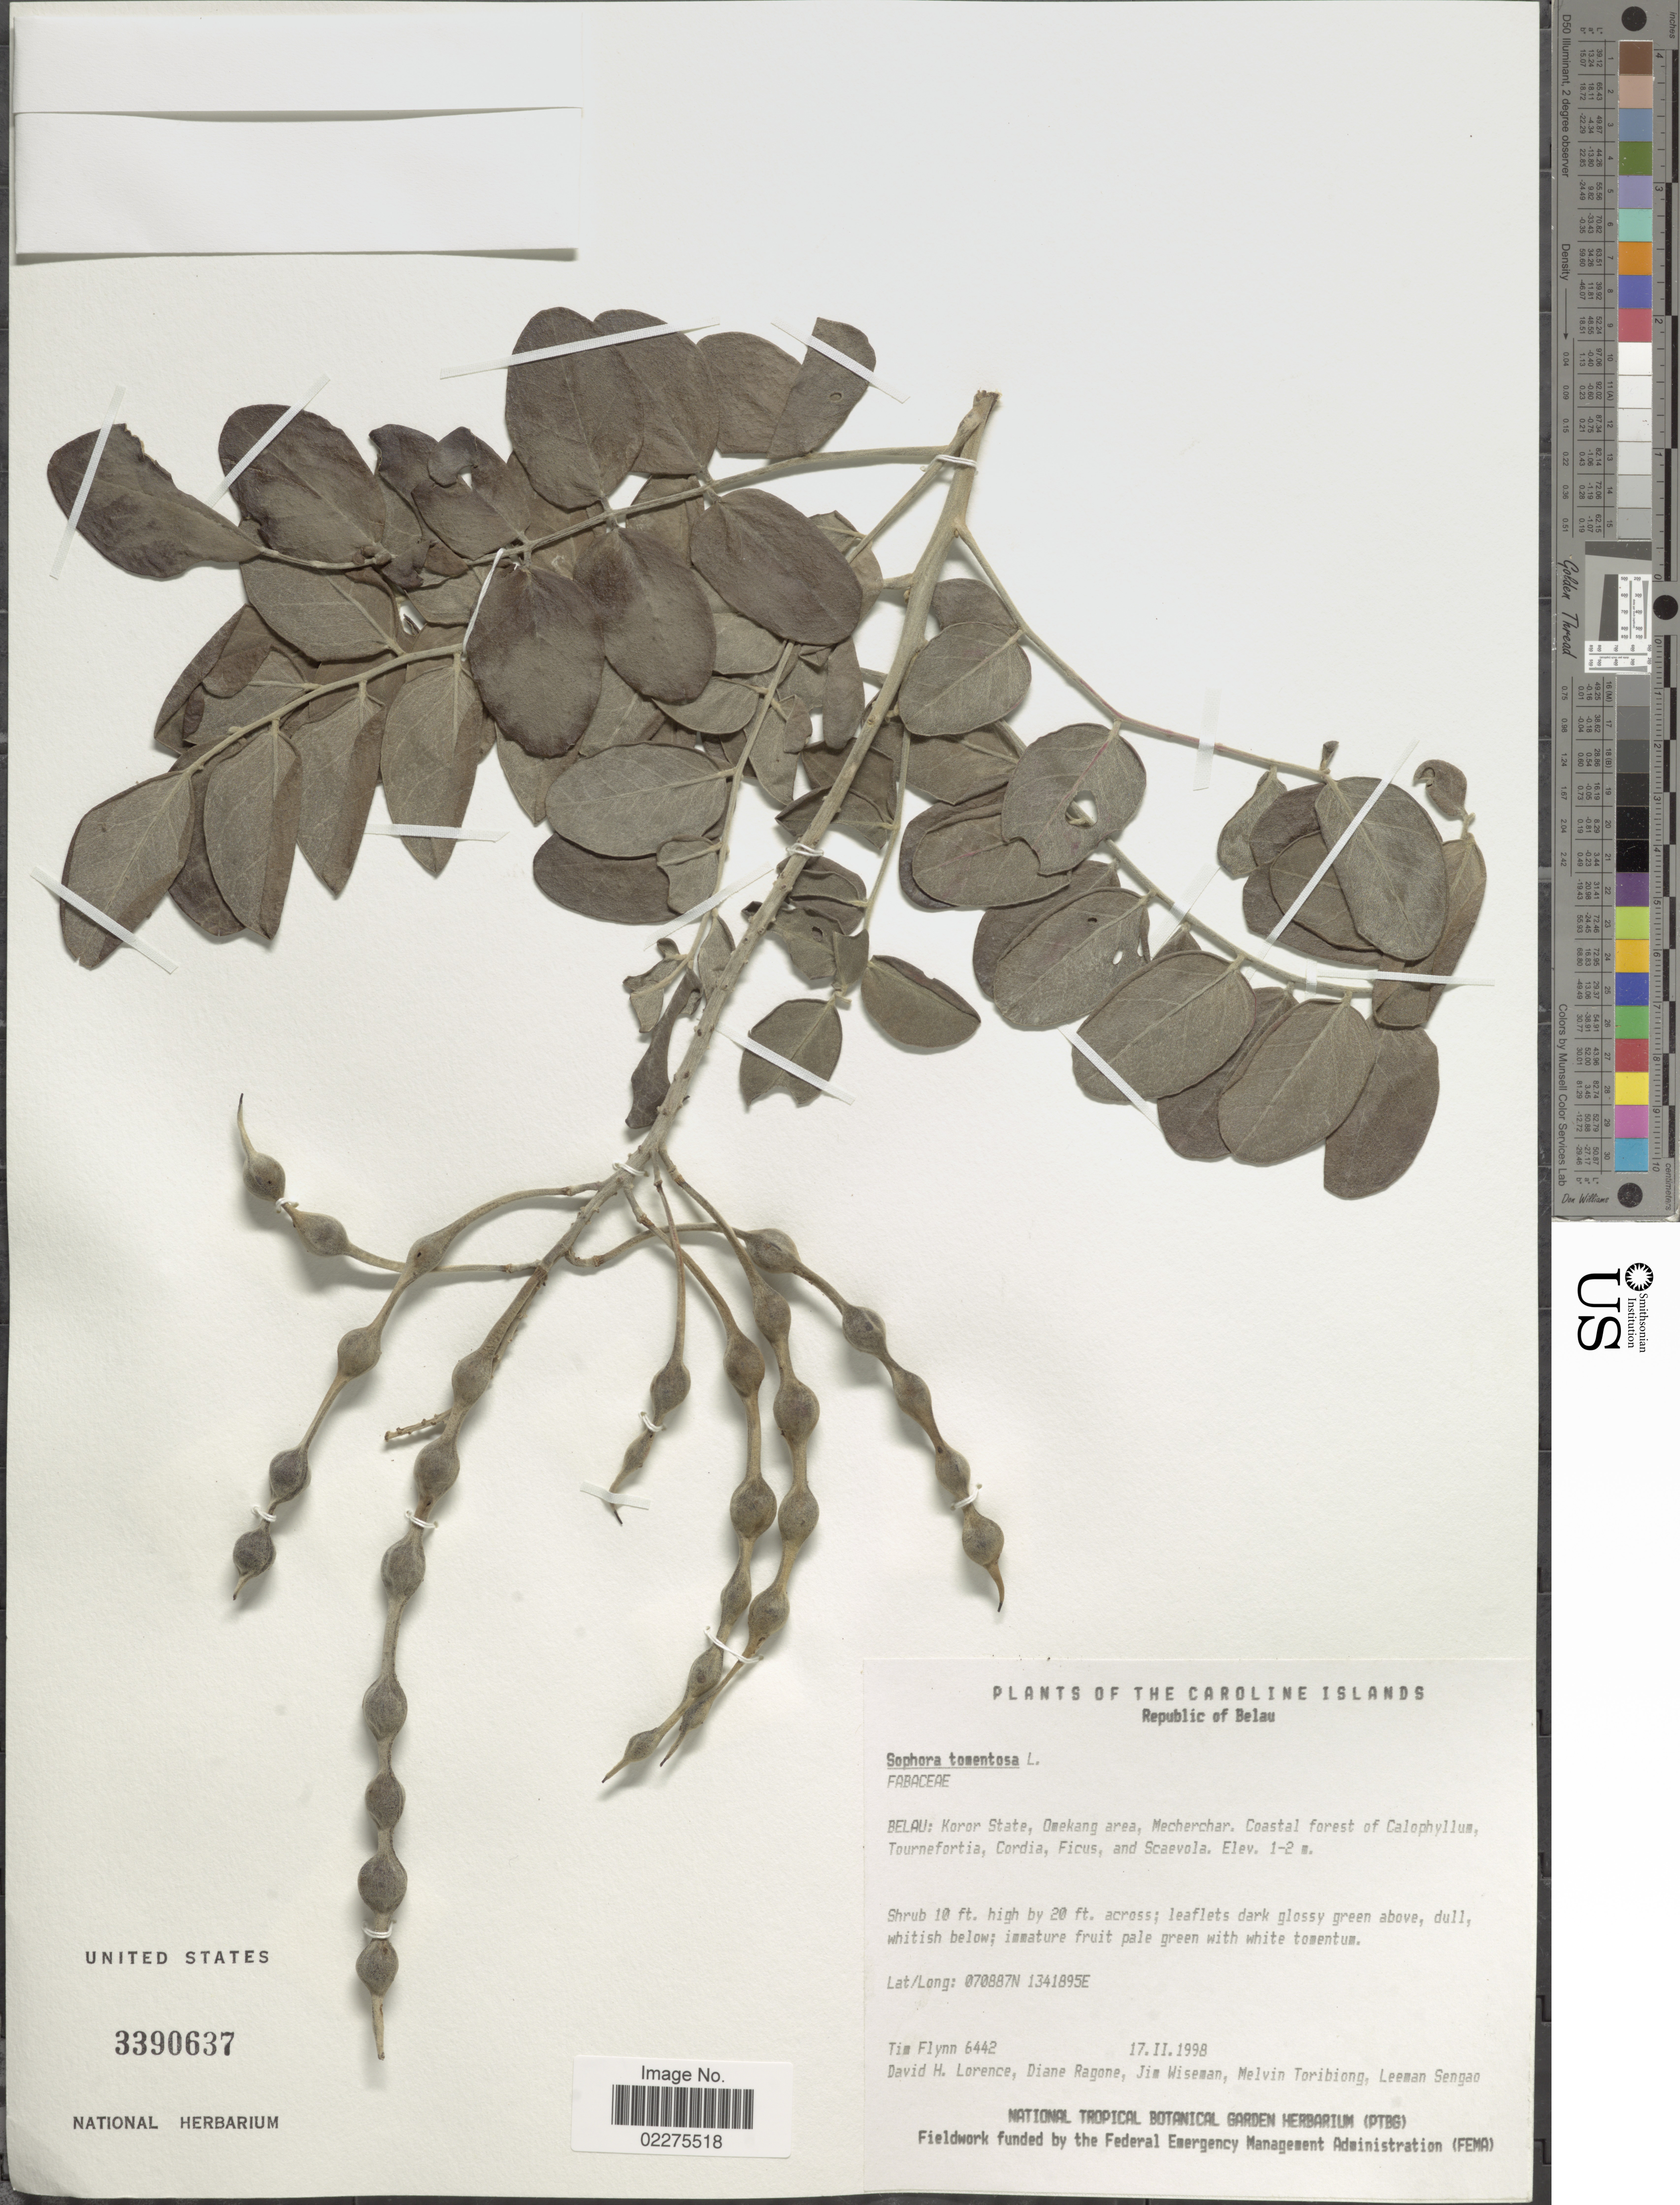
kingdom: Plantae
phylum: Tracheophyta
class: Magnoliopsida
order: Fabales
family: Fabaceae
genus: Sophora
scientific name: Sophora tomentosa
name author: L.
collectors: T. Flynn, D. Lorence, D. Ragone, J. Wiseman & et al.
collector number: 6442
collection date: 1998-11-17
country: Palau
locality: Belau: Koror State, Omekang area, Mecherchar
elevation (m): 1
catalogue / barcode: US 3390637